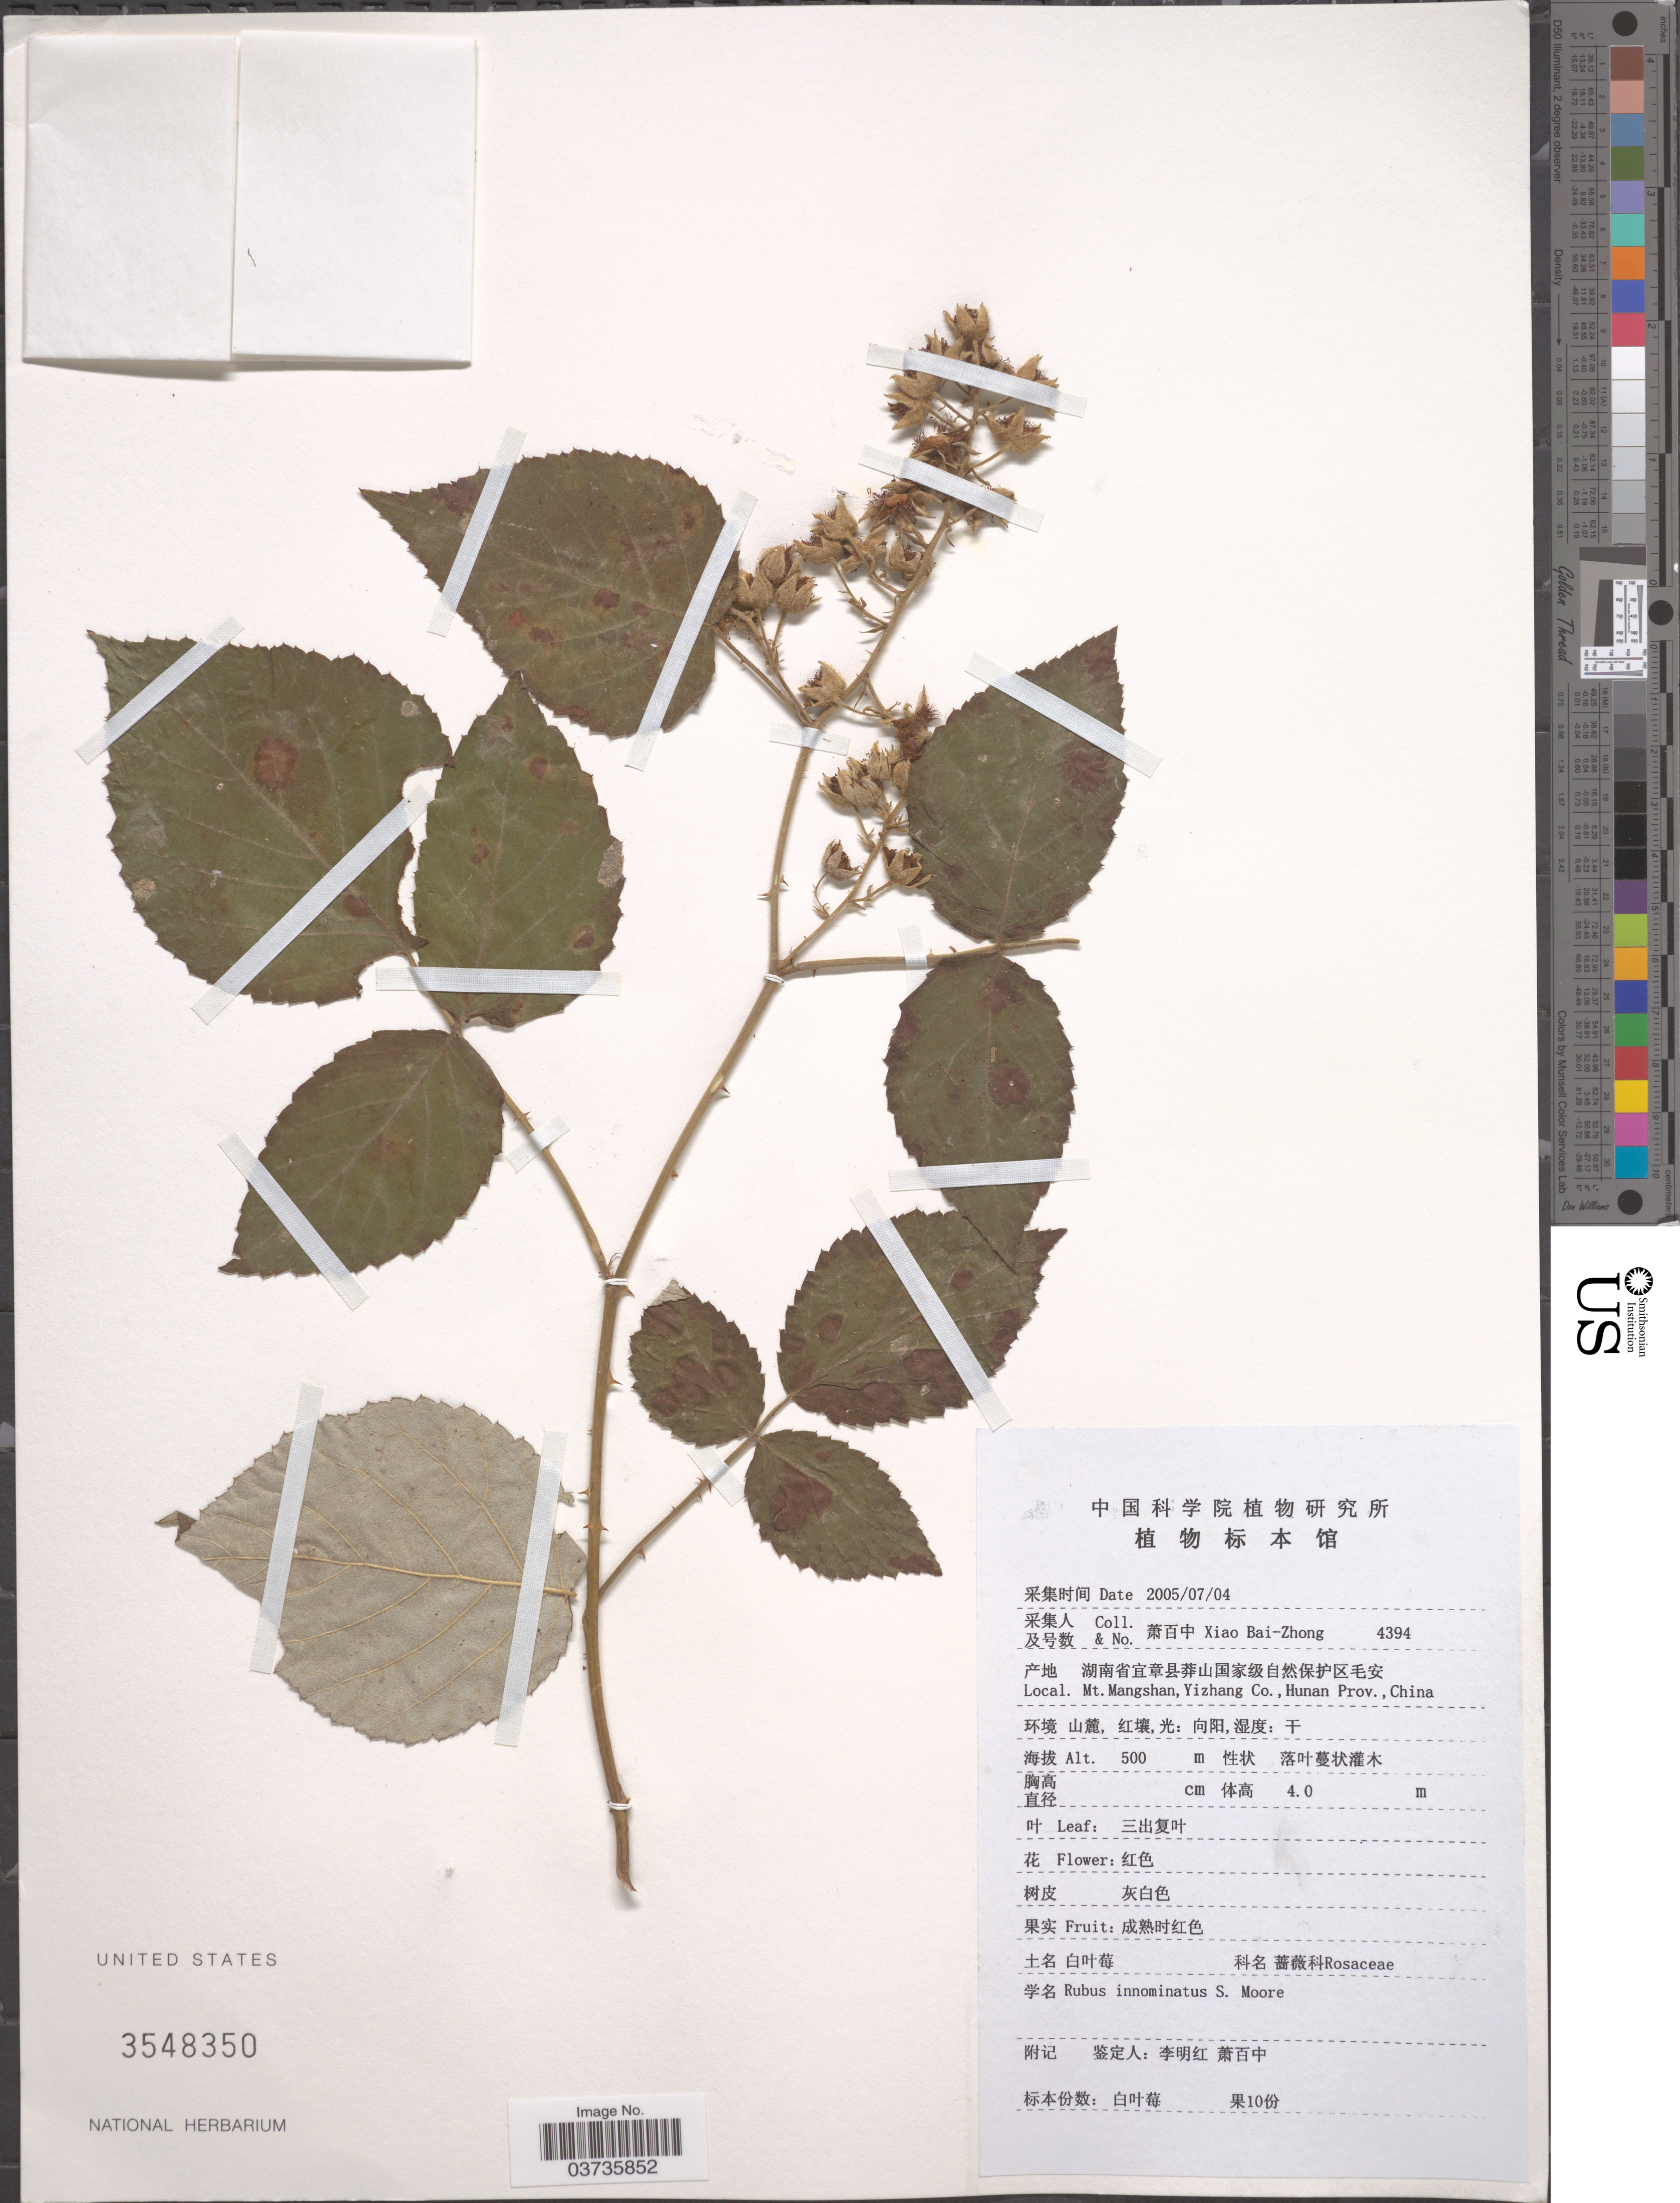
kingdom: Plantae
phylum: Tracheophyta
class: Magnoliopsida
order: Rosales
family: Rosaceae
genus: Rubus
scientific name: Rubus innominatus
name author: S. Moore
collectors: B. Z. Xiao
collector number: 4394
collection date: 2005-07-04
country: China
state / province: Hunan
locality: Mt. Mangshan, Yizhang Co.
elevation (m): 500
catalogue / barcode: US 3548350